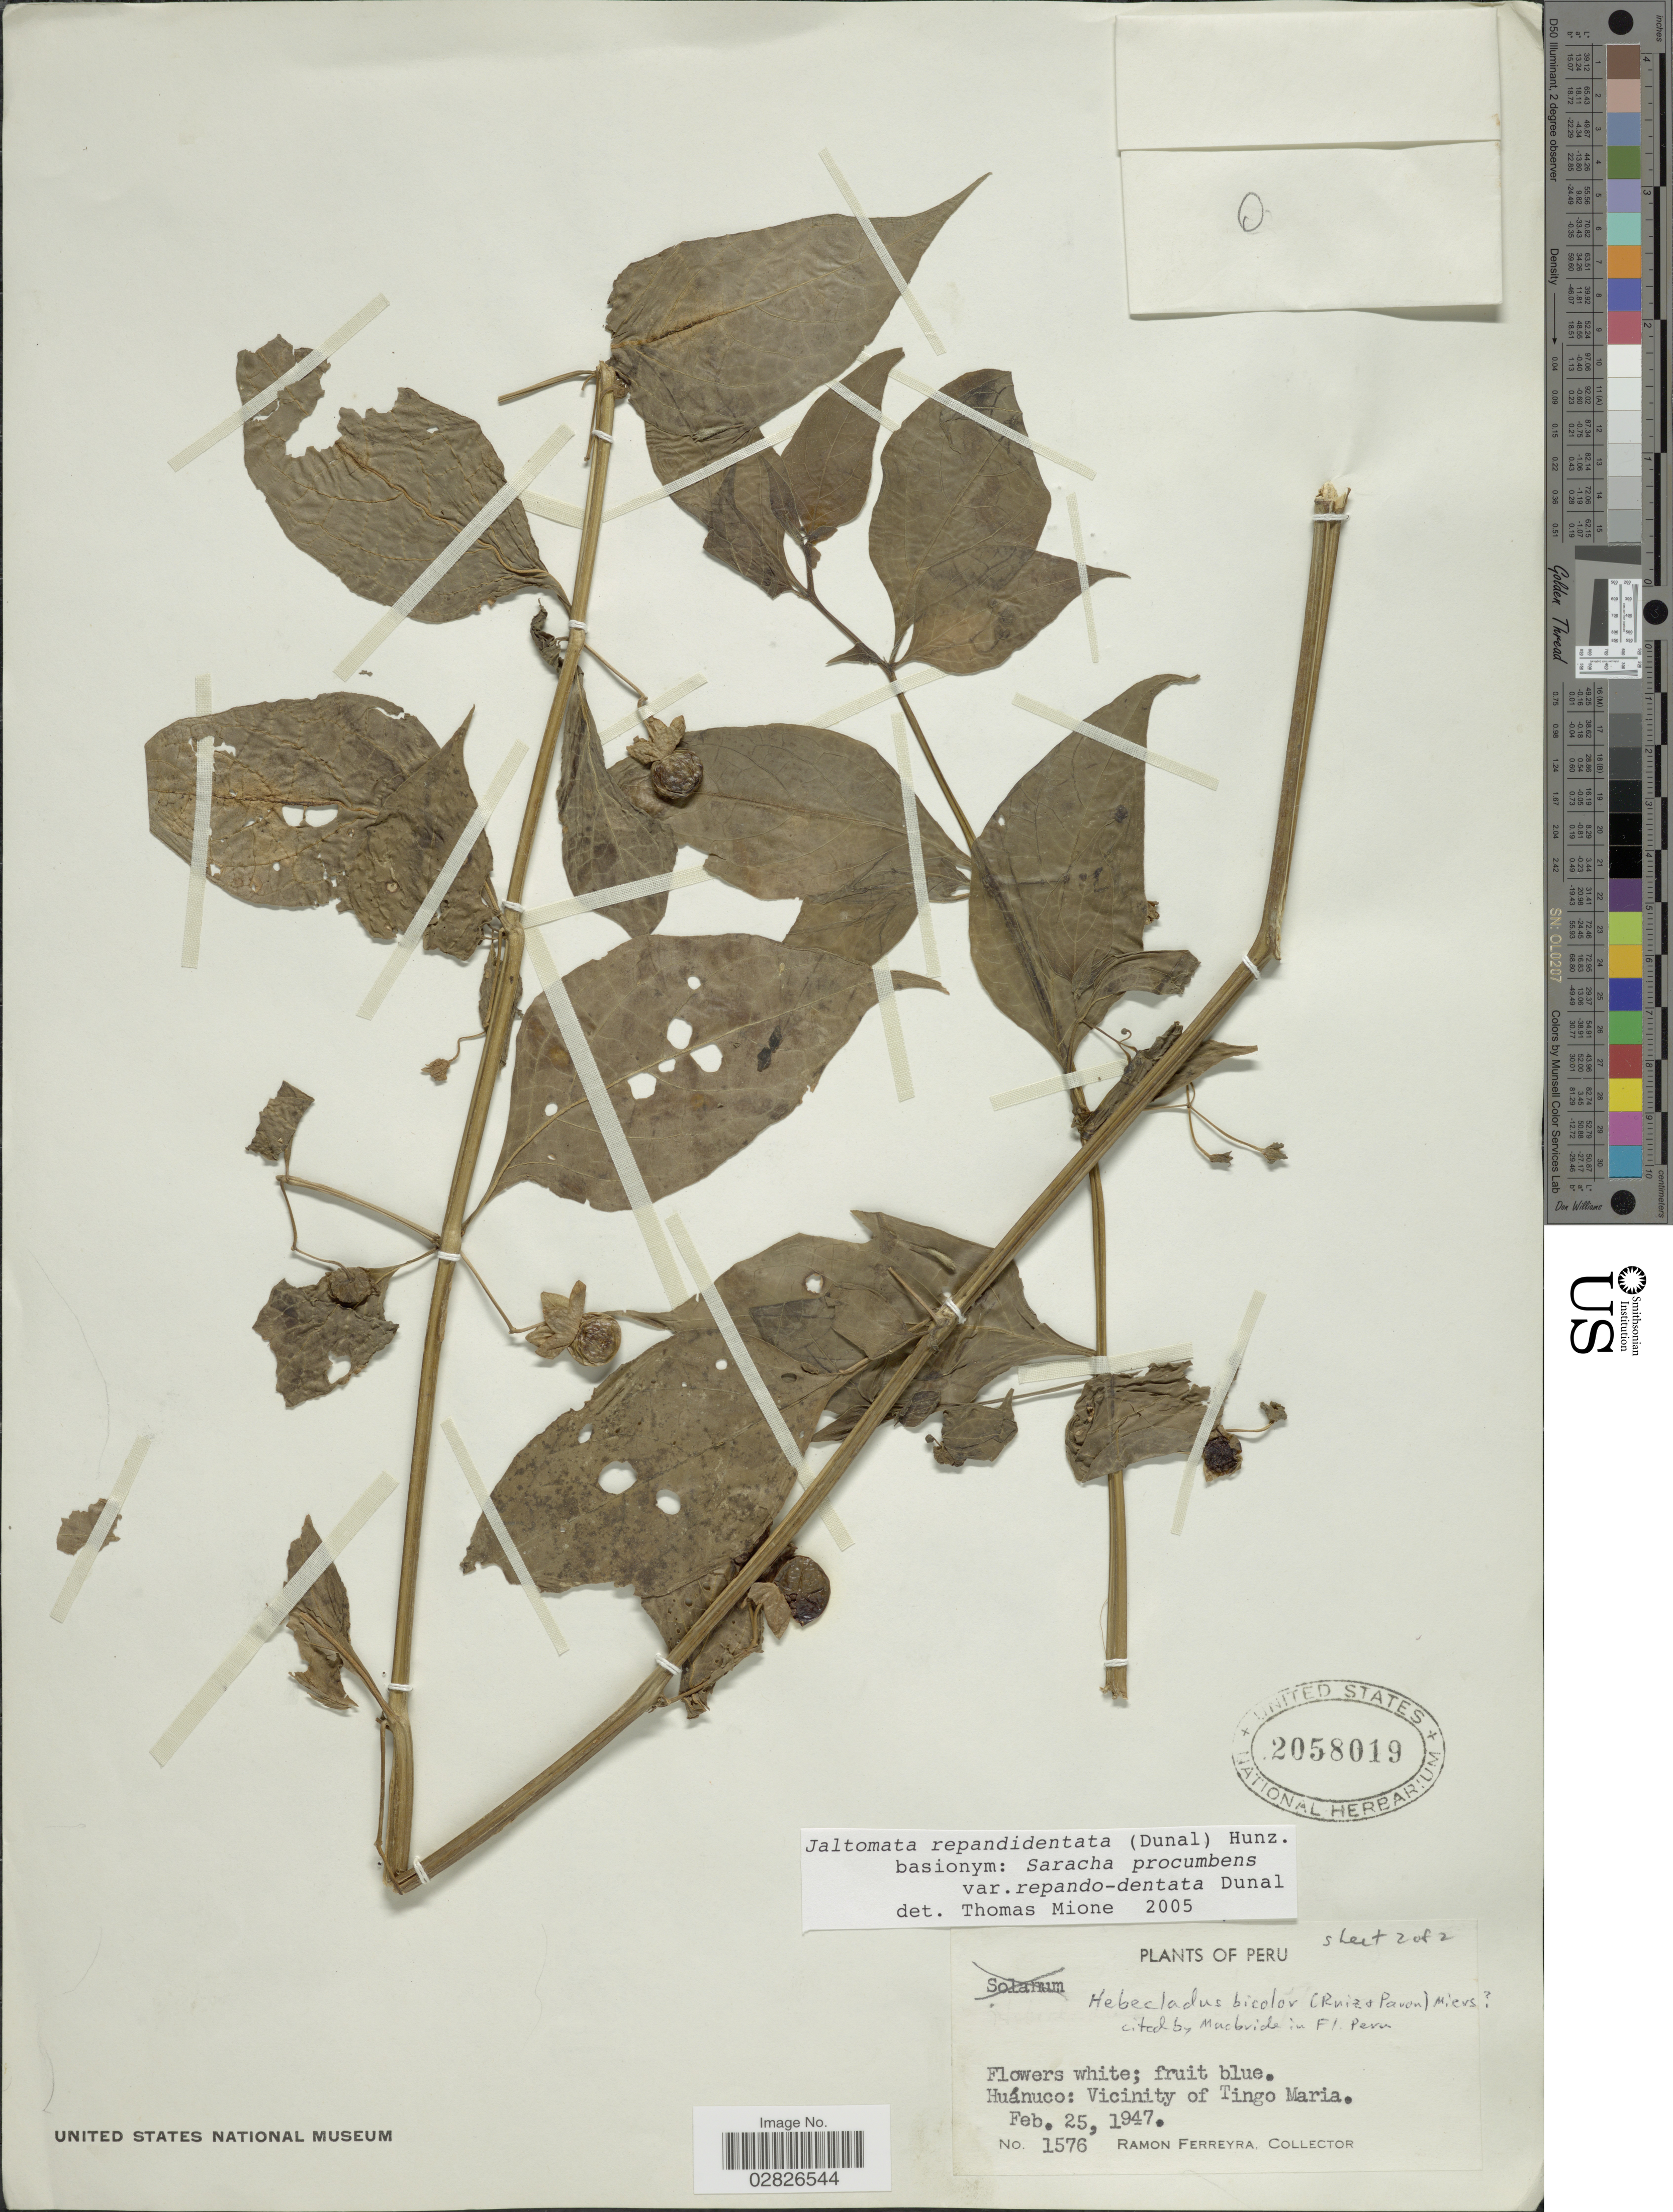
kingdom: Plantae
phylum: Tracheophyta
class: Magnoliopsida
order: Solanales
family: Solanaceae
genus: Jaltomata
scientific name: Jaltomata repandidentata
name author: (Dunal) Hunz.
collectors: R. A. Ferreyra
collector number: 1576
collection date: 1947-02-25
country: Peru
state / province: Huánuco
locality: Vicinity of Tingo Maria.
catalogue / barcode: US 2058019